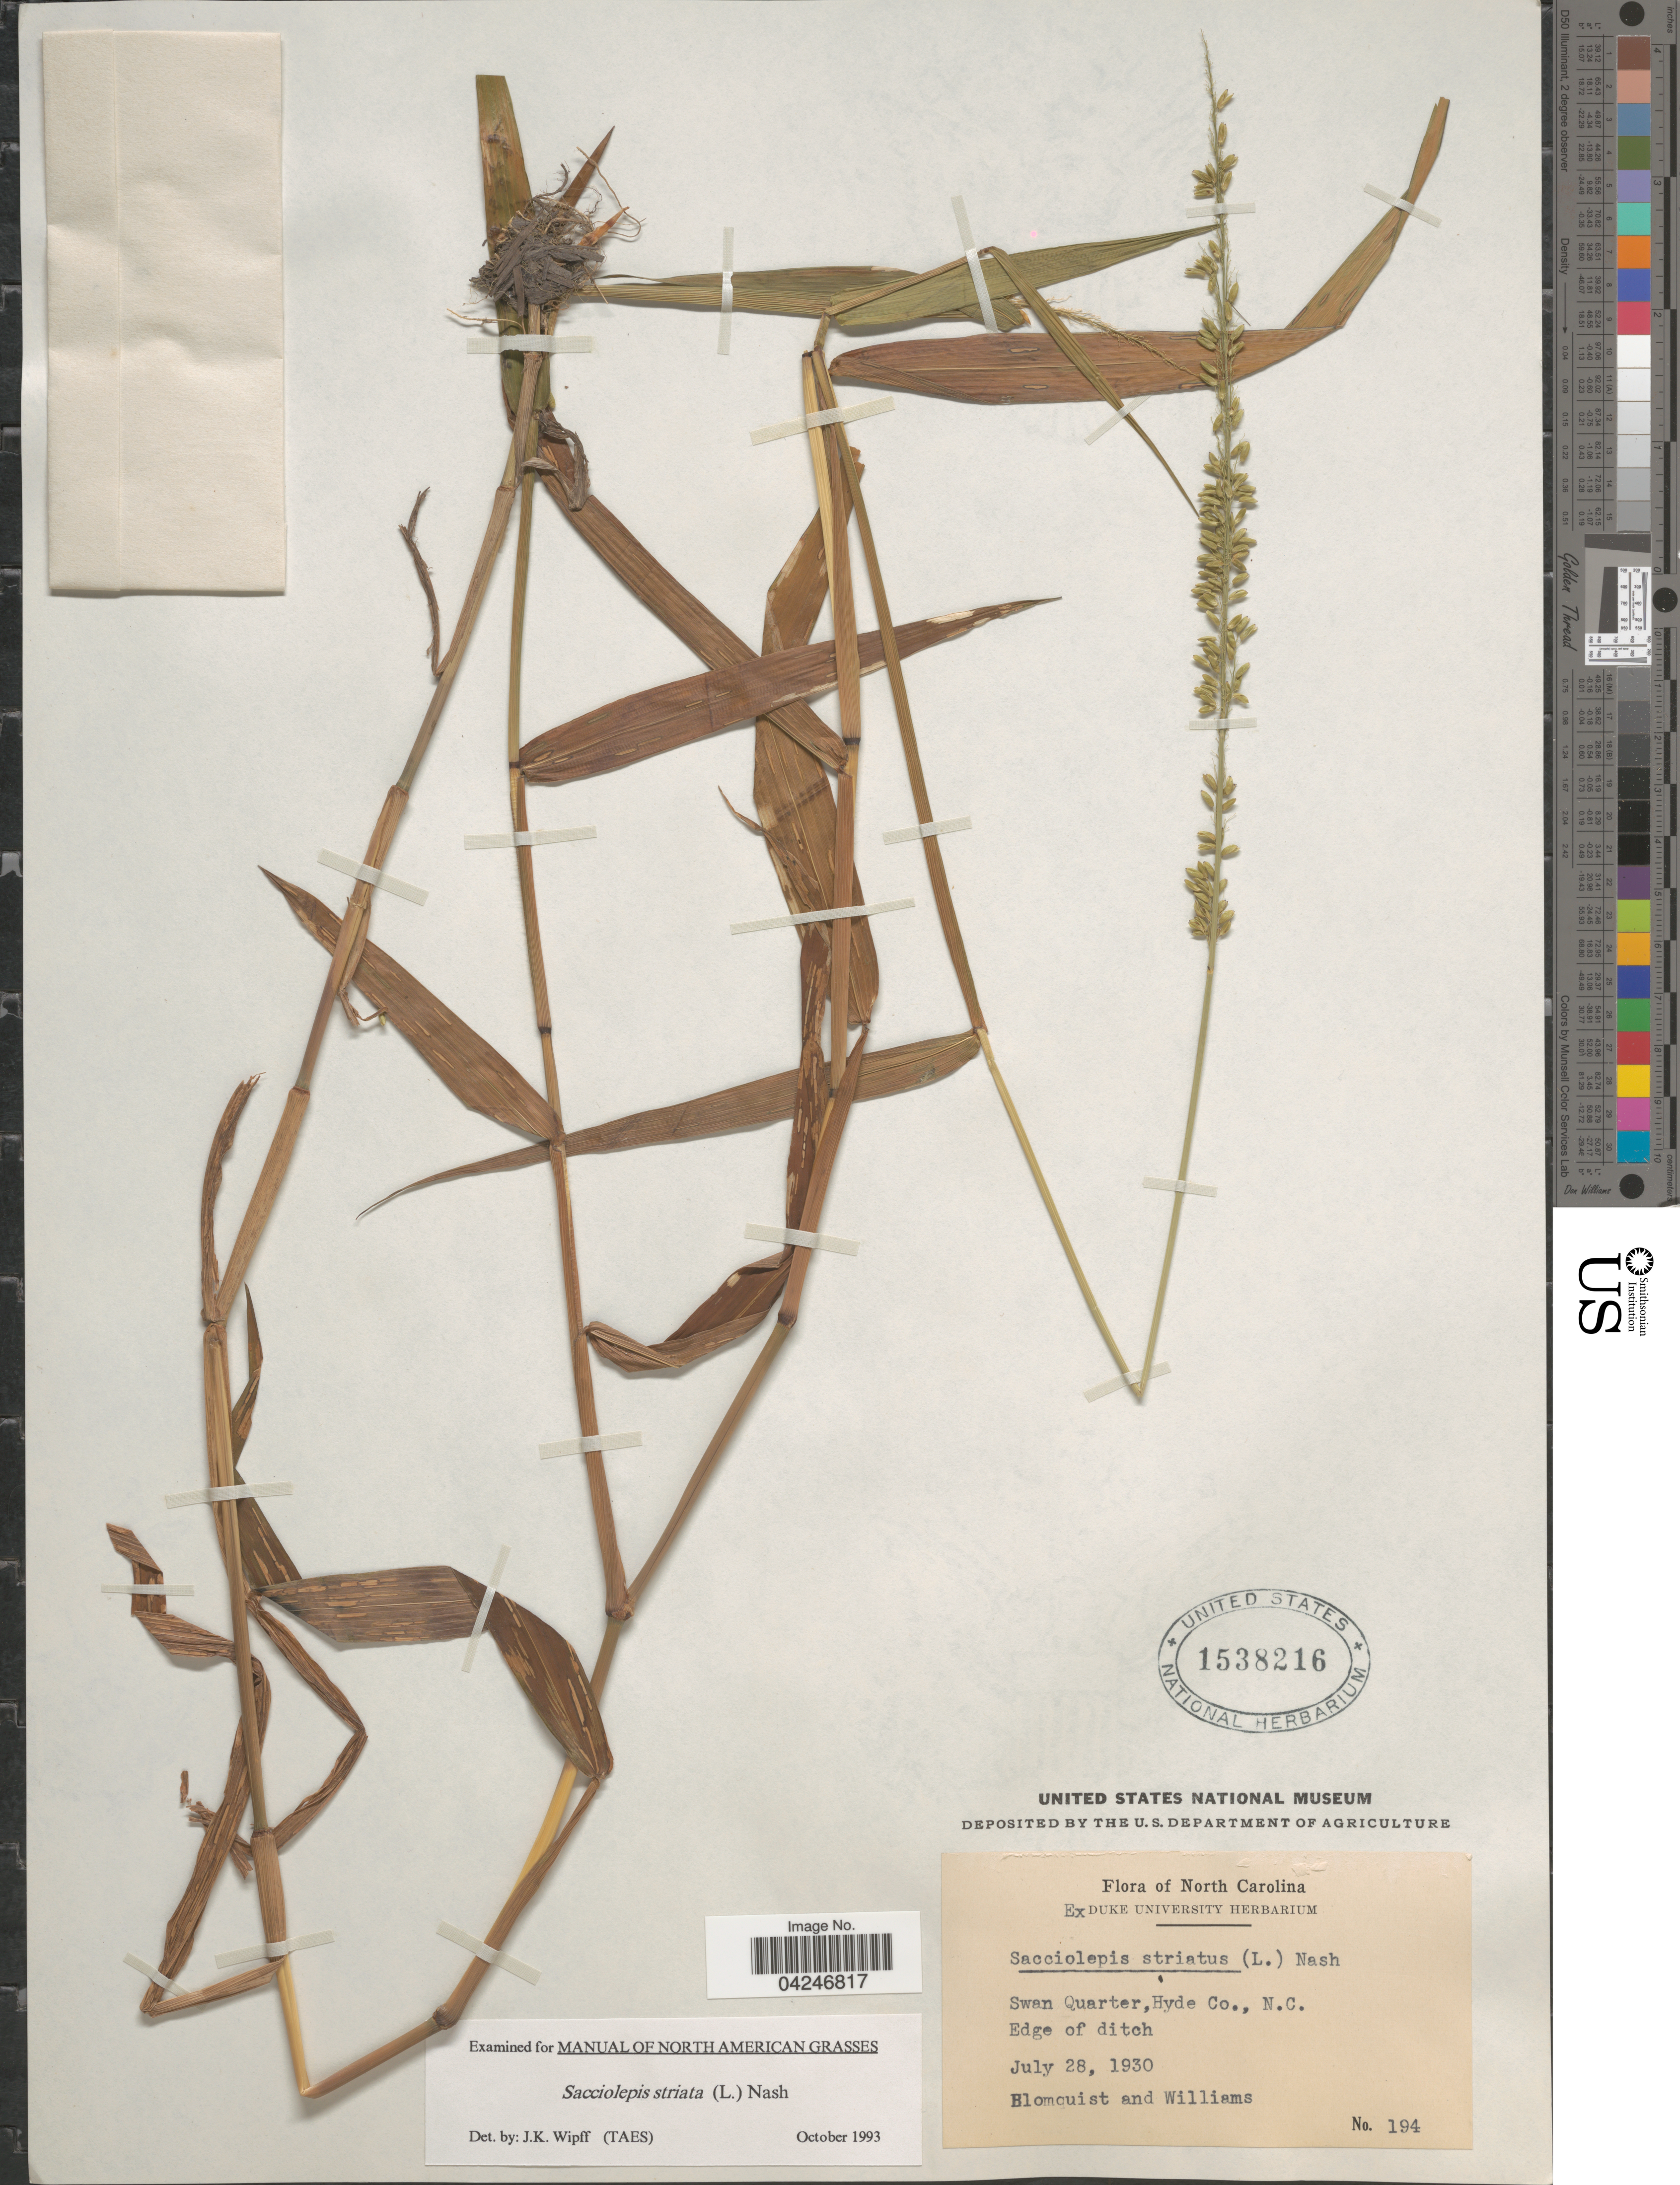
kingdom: Plantae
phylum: Tracheophyta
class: Liliopsida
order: Poales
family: Poaceae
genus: Sacciolepis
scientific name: Sacciolepis striata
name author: (L.) Nash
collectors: Blomquist & -- Williams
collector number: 194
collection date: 1930-07-28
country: United States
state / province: North Carolina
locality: Swan Quarter, Hyde Co.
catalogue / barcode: US 1538216